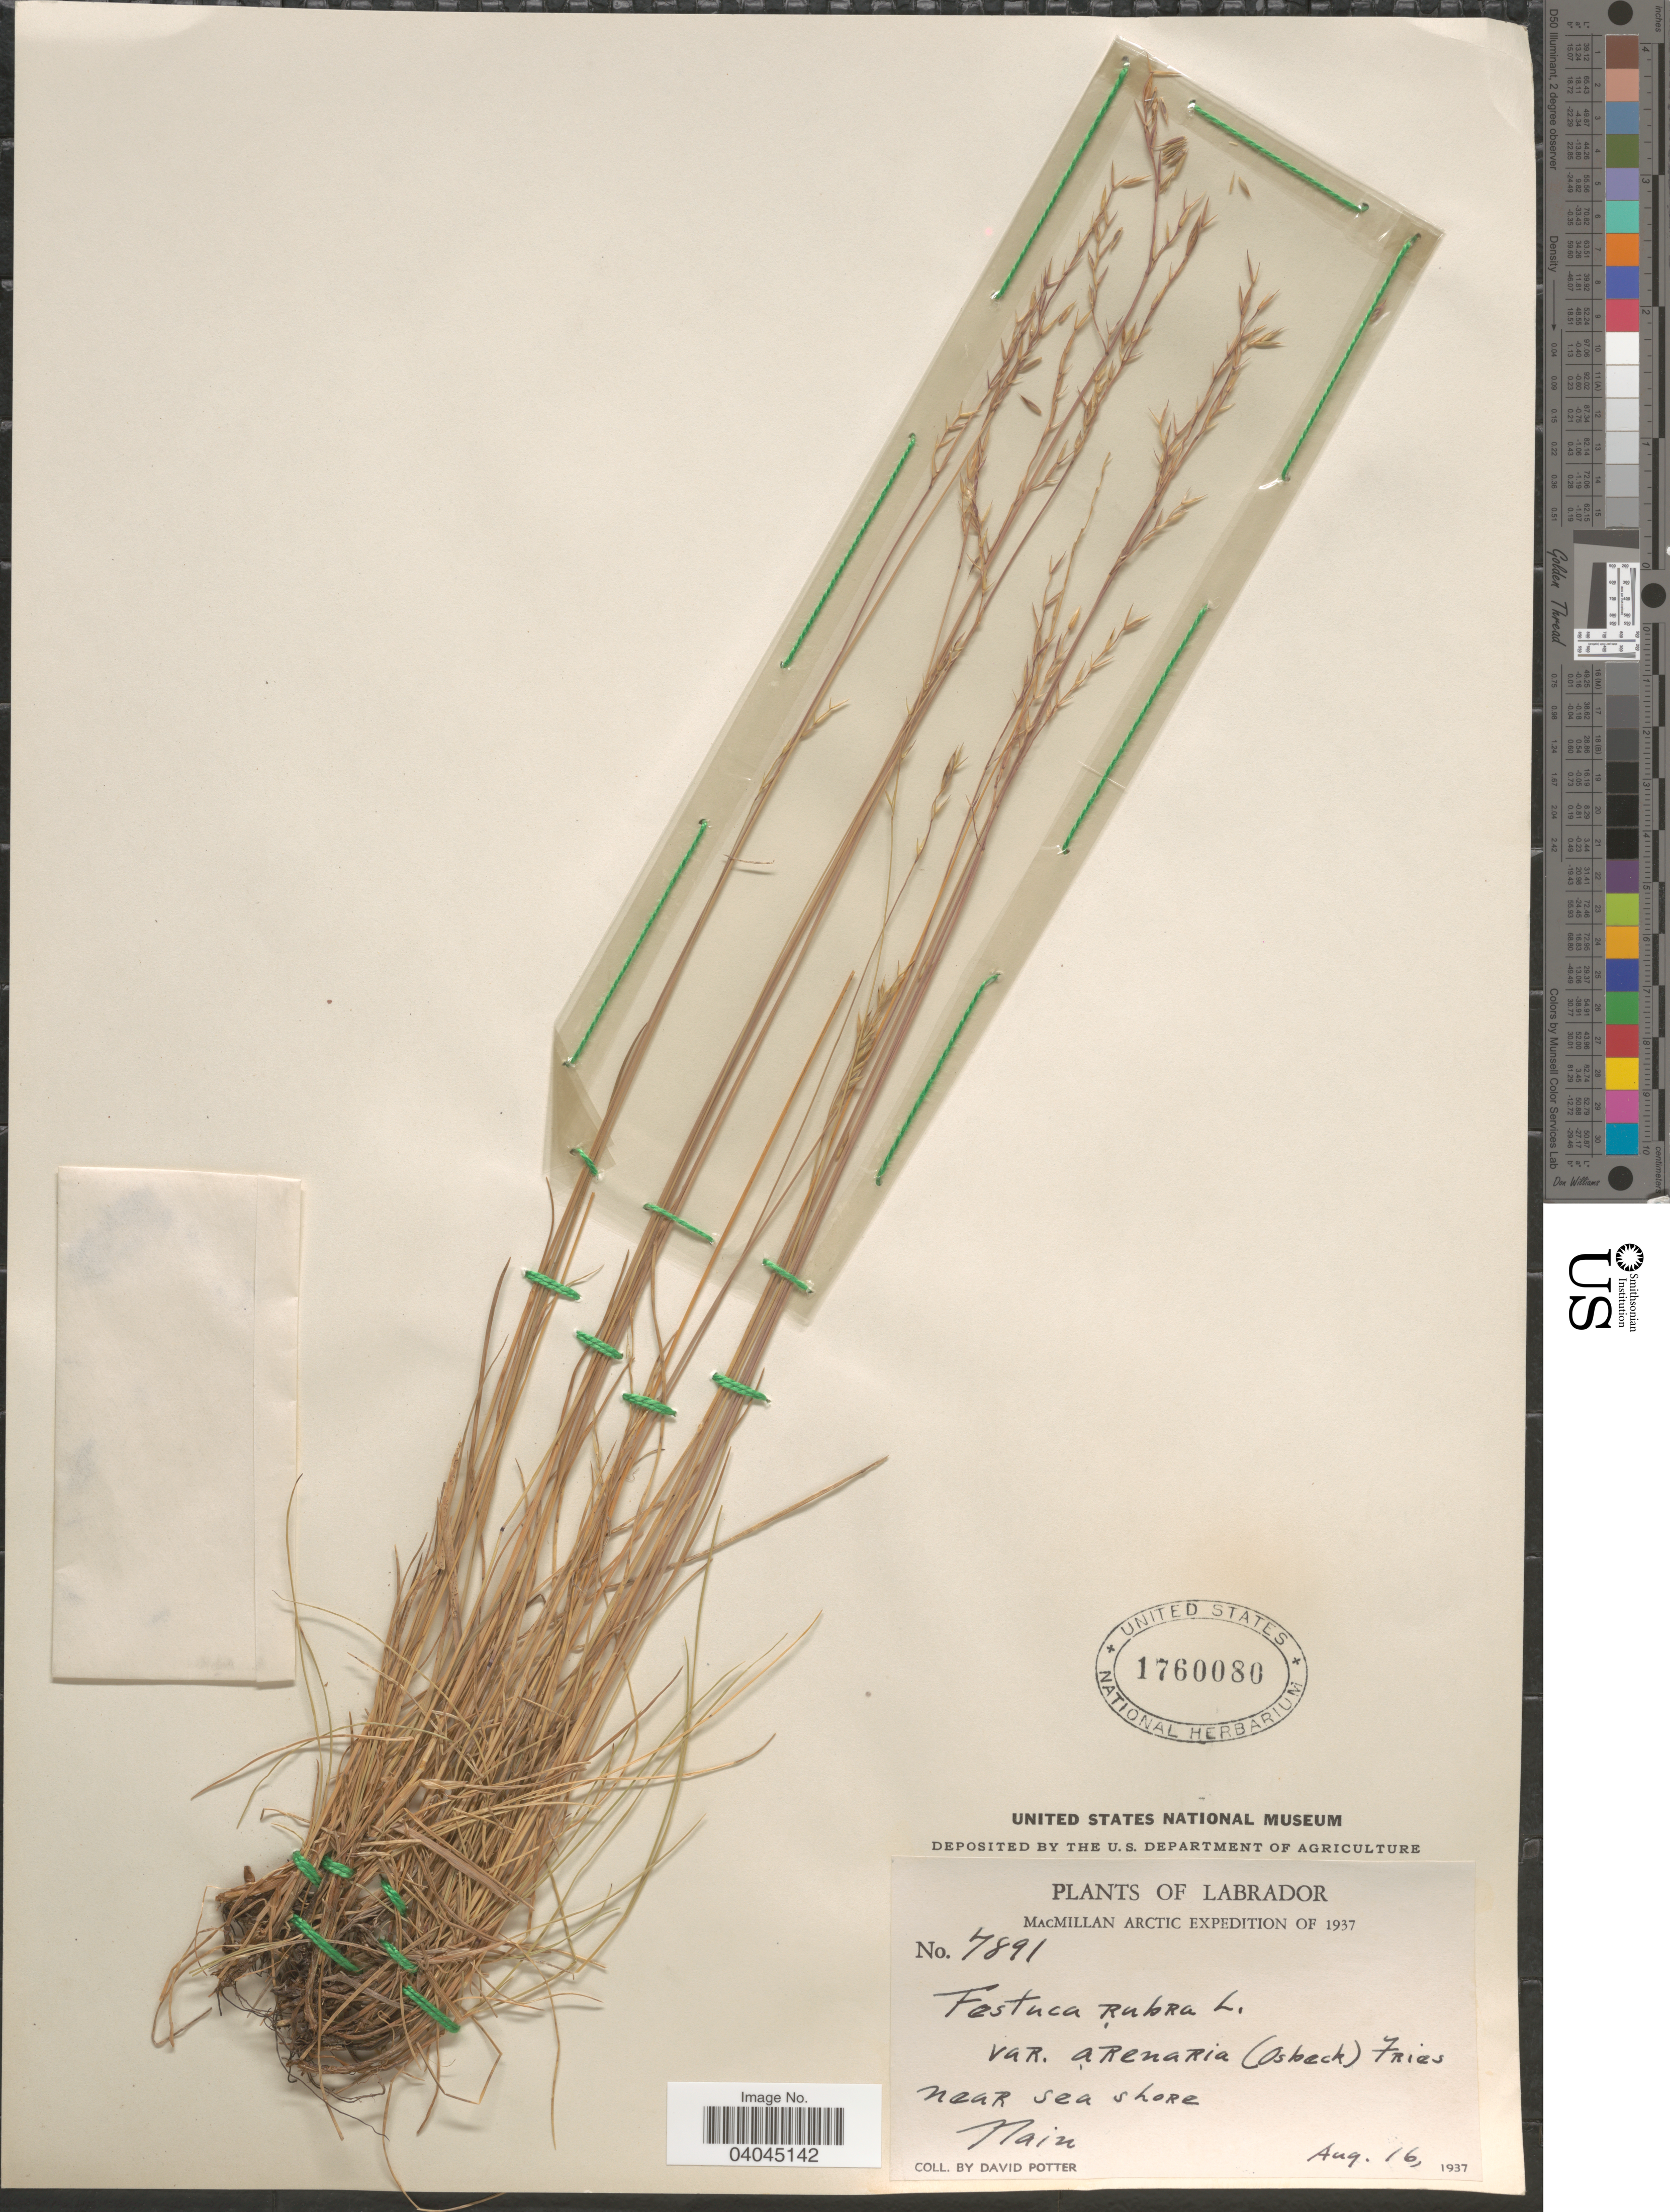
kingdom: Plantae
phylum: Tracheophyta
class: Liliopsida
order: Poales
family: Poaceae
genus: Festuca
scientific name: Festuca rubra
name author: L.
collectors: D. Potter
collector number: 7891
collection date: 1937-08-16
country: Canada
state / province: Newfoundland and Labrador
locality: Labrador. Near sea shore. Nain.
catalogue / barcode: US 1760080